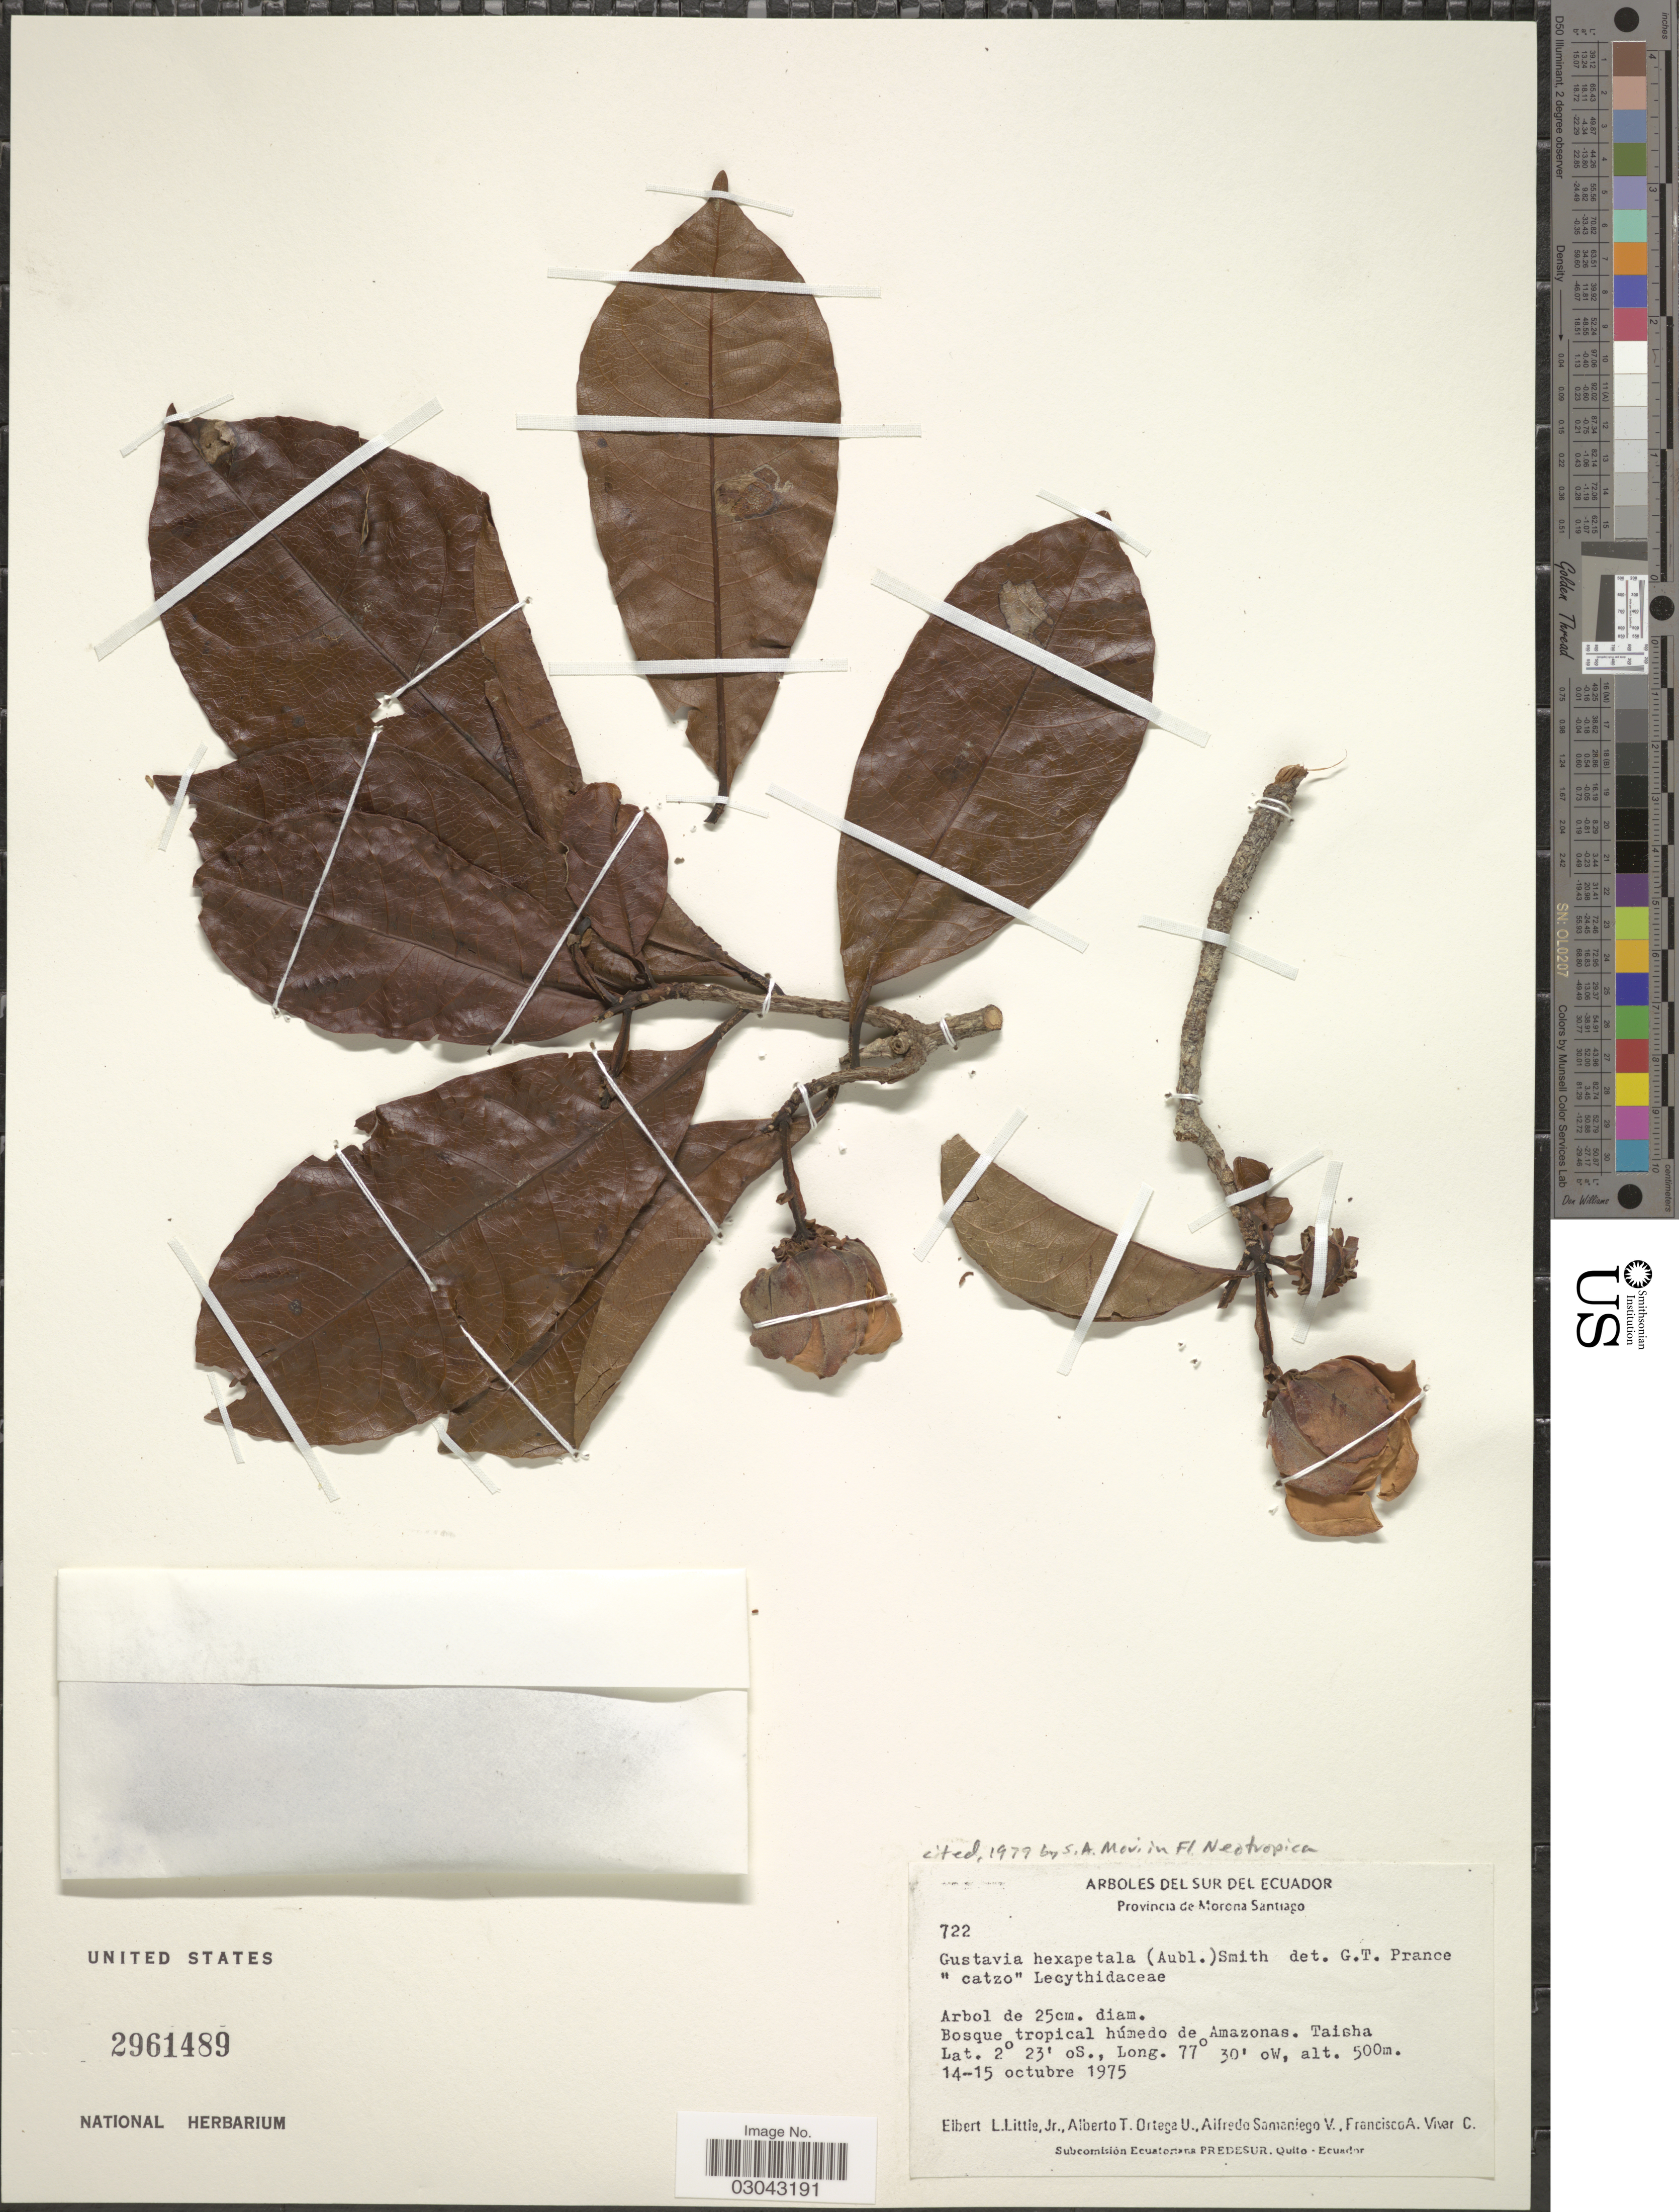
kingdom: Plantae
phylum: Tracheophyta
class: Magnoliopsida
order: Ericales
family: Lecythidaceae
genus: Gustavia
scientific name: Gustavia hexapetala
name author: (Aubl.) Sm.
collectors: E. L. Little, A. T. Ortega U., A. V. Samaniego & F. A. Vivar C.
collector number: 722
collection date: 1975-10-14/1975-10-15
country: Ecuador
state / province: Morona-Santiago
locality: Bosque tropical húmedo de Amazonas. Taisha.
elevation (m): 500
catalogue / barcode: US 2961489